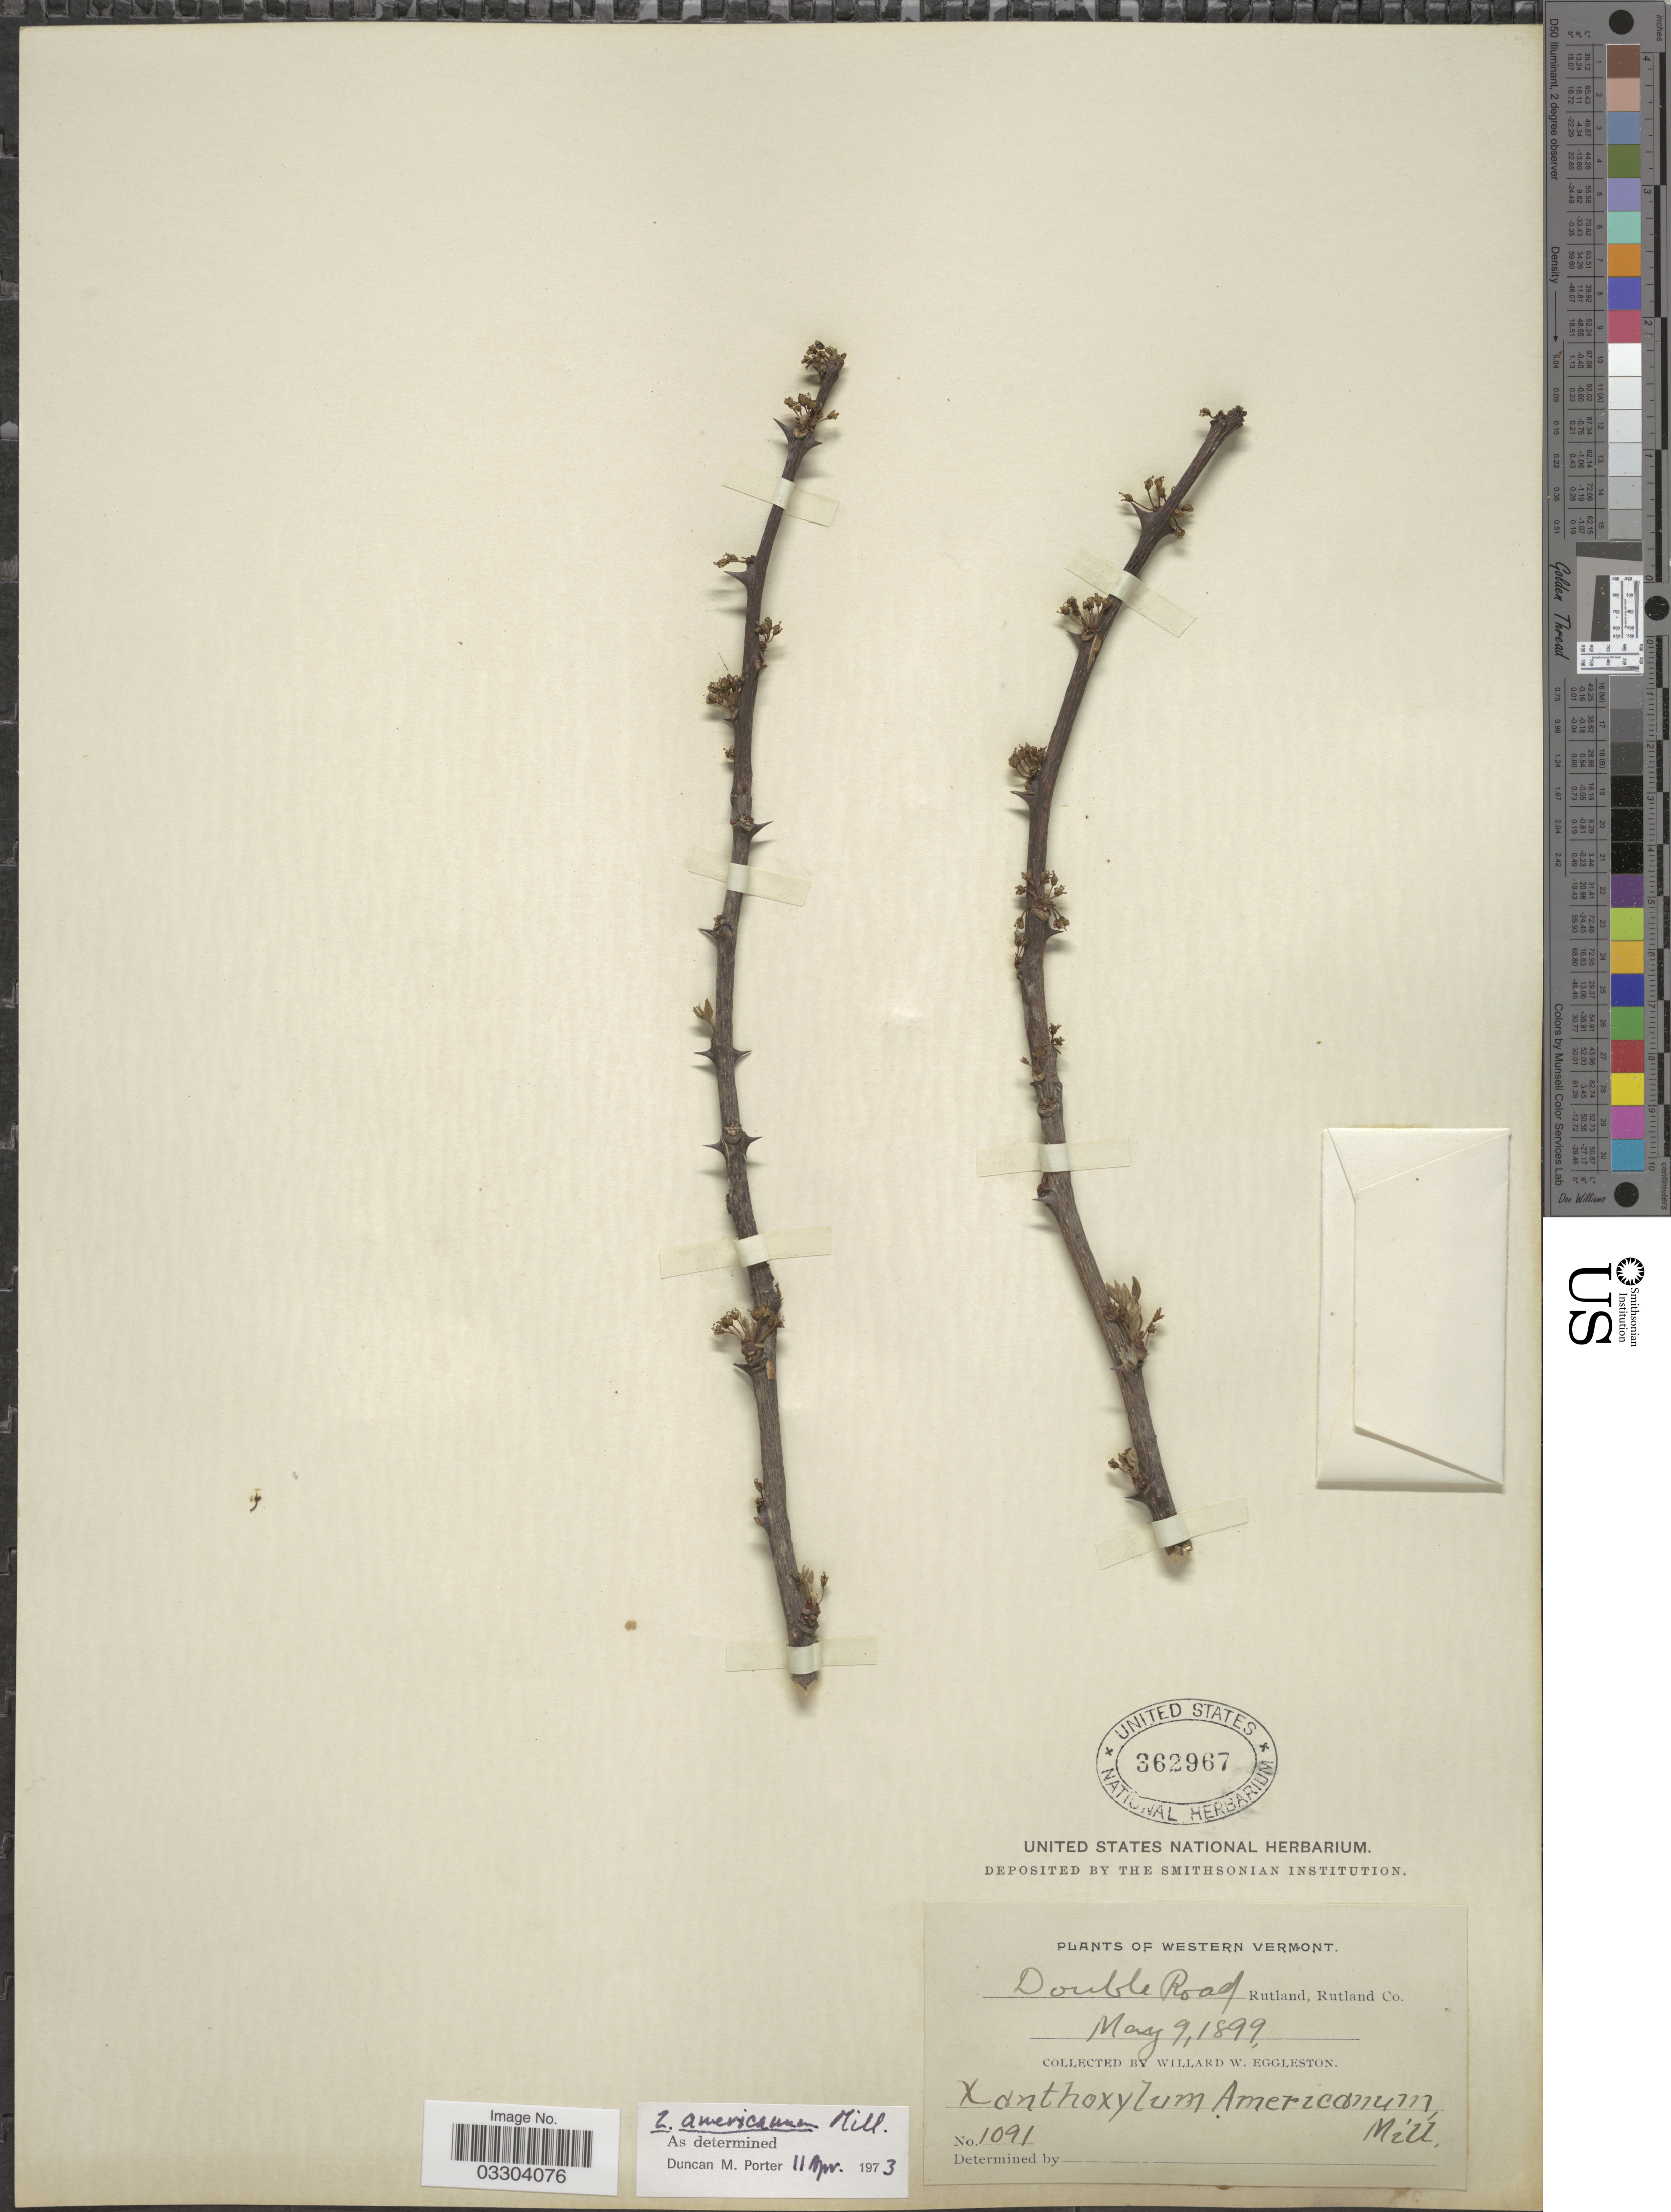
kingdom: Plantae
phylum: Tracheophyta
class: Magnoliopsida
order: Sapindales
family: Rutaceae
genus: Zanthoxylum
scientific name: Zanthoxylum americanum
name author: Mill.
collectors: W. W. Eggleston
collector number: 1091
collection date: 1899-05-09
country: United States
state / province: Vermont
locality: Western Vermont. Double Road Rutland, Rutland Co.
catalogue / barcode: US 362967